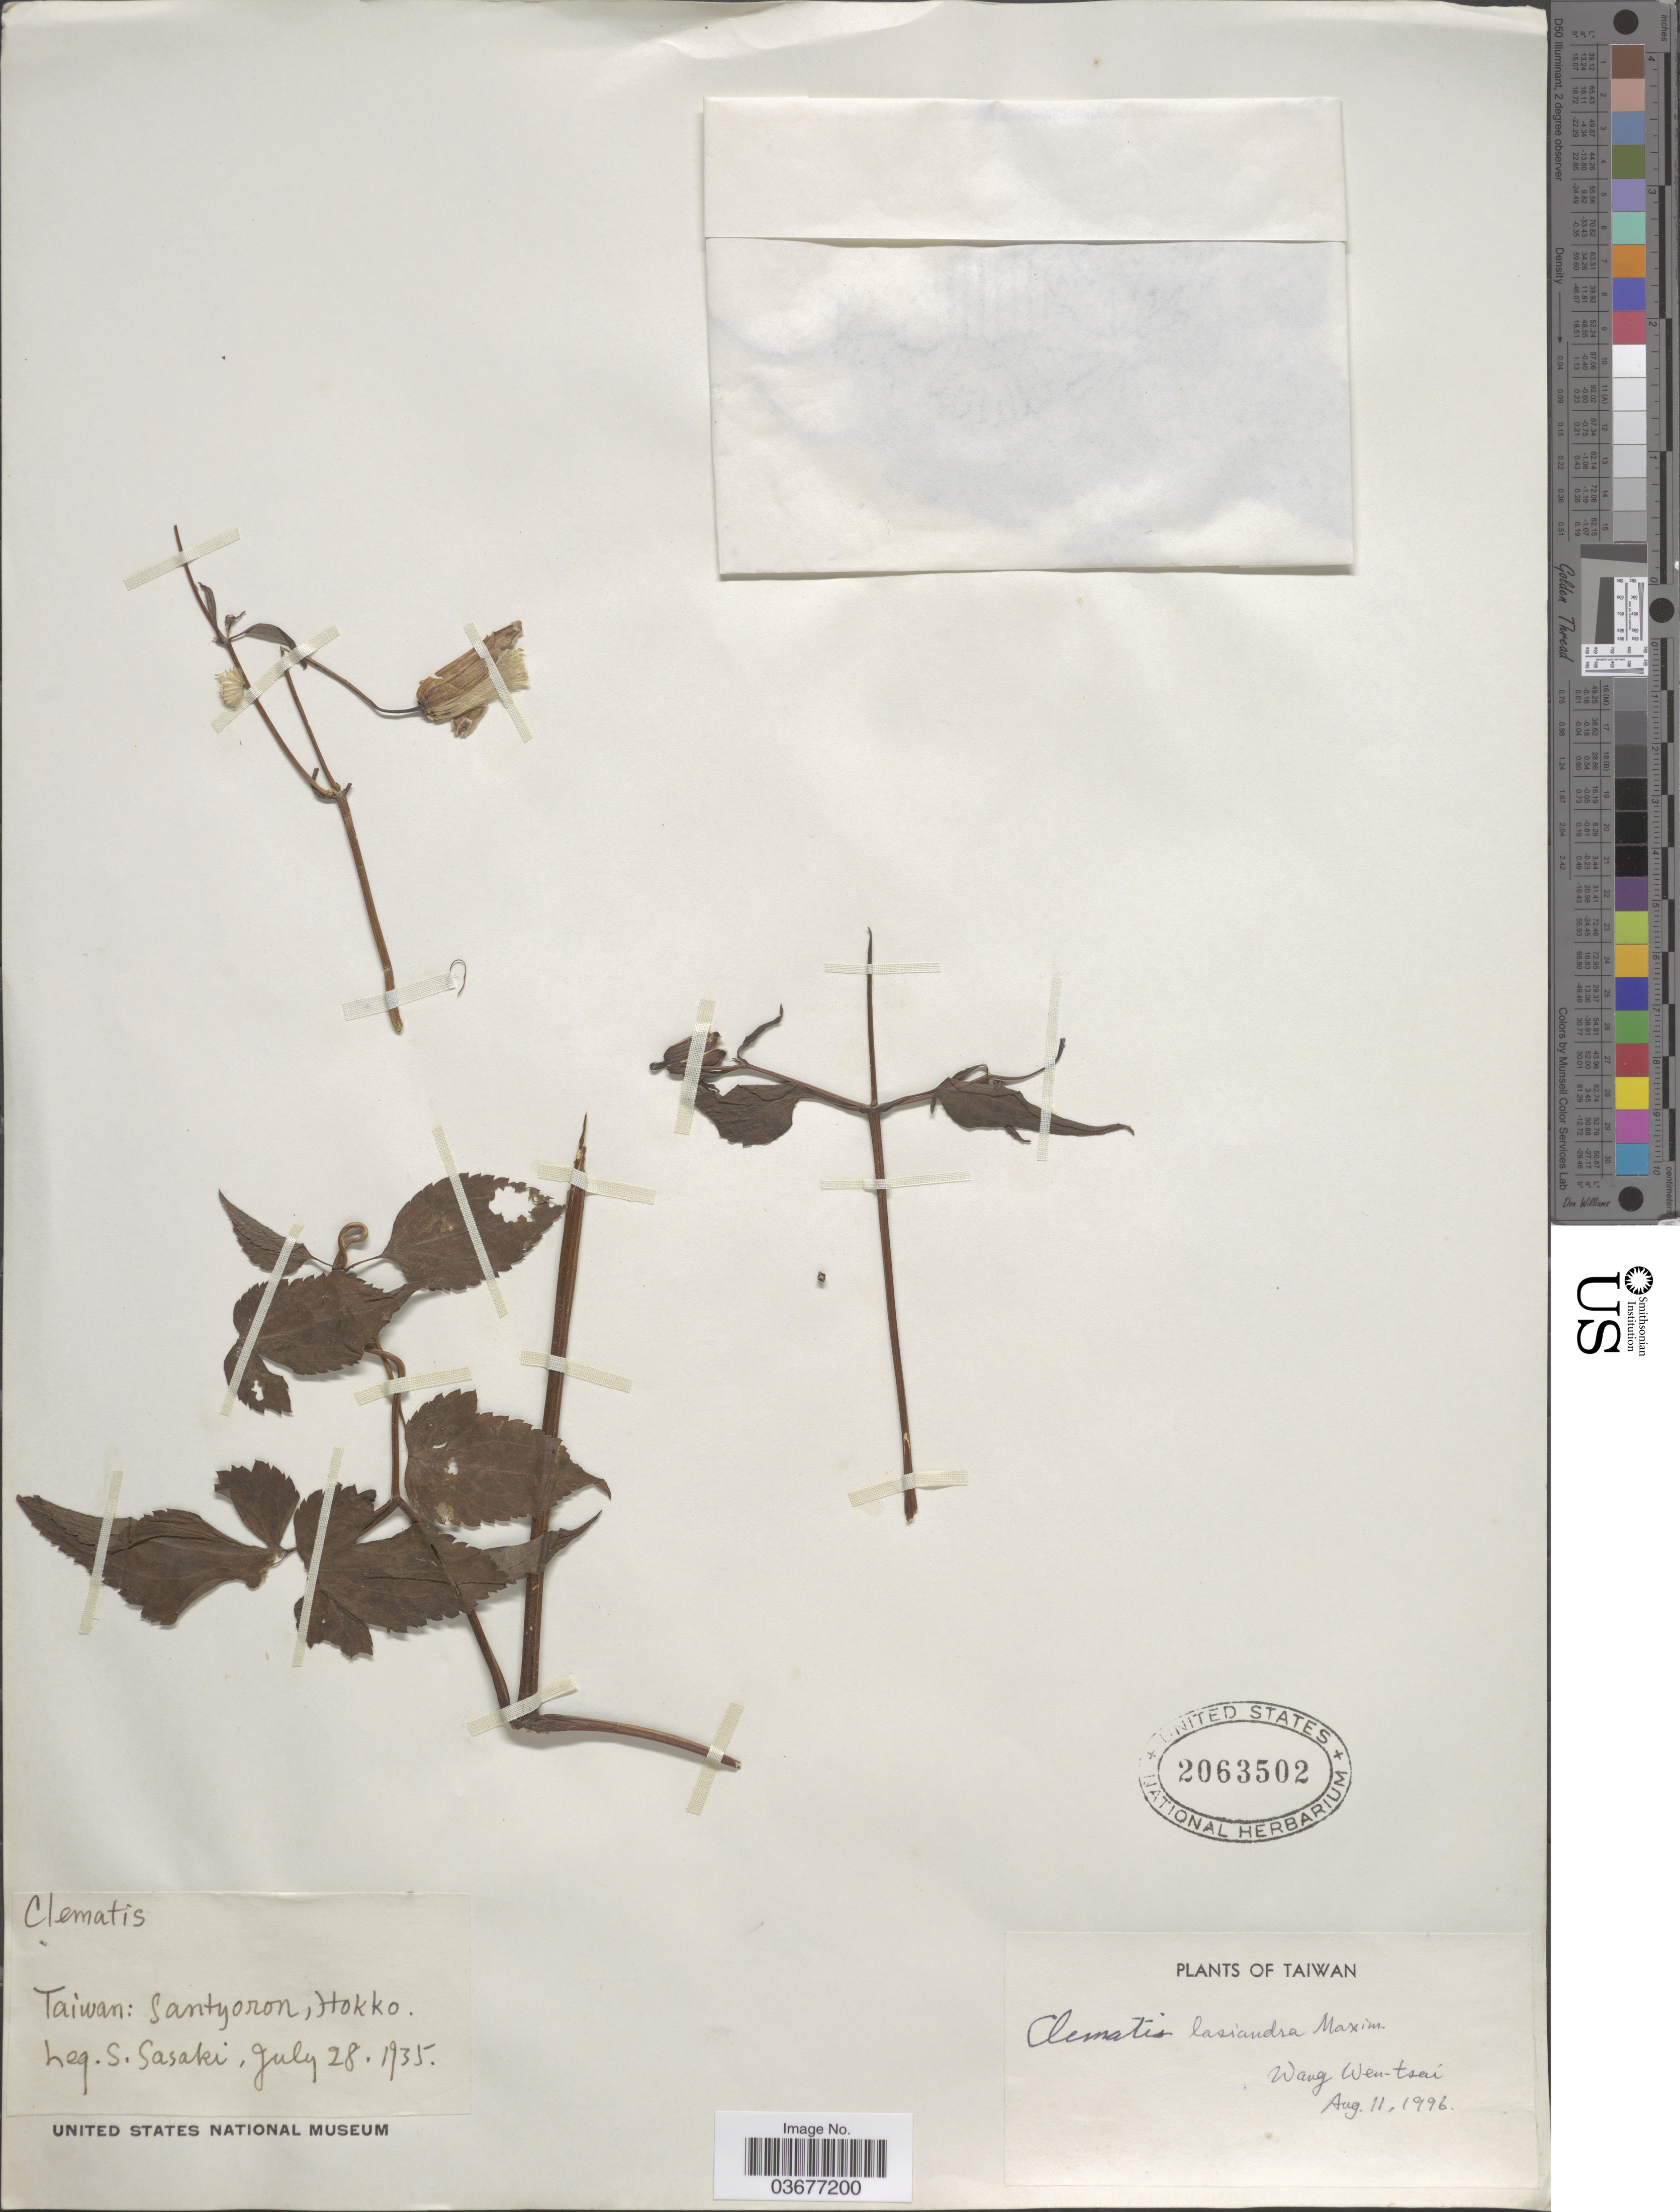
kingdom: Plantae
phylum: Tracheophyta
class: Magnoliopsida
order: Ranunculales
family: Ranunculaceae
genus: Clematis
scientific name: Clematis lasiandra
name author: Maxim.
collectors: S. Sasaki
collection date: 1935-07-28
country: Taiwan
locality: Santyoron, Hokko.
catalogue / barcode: US 2063502